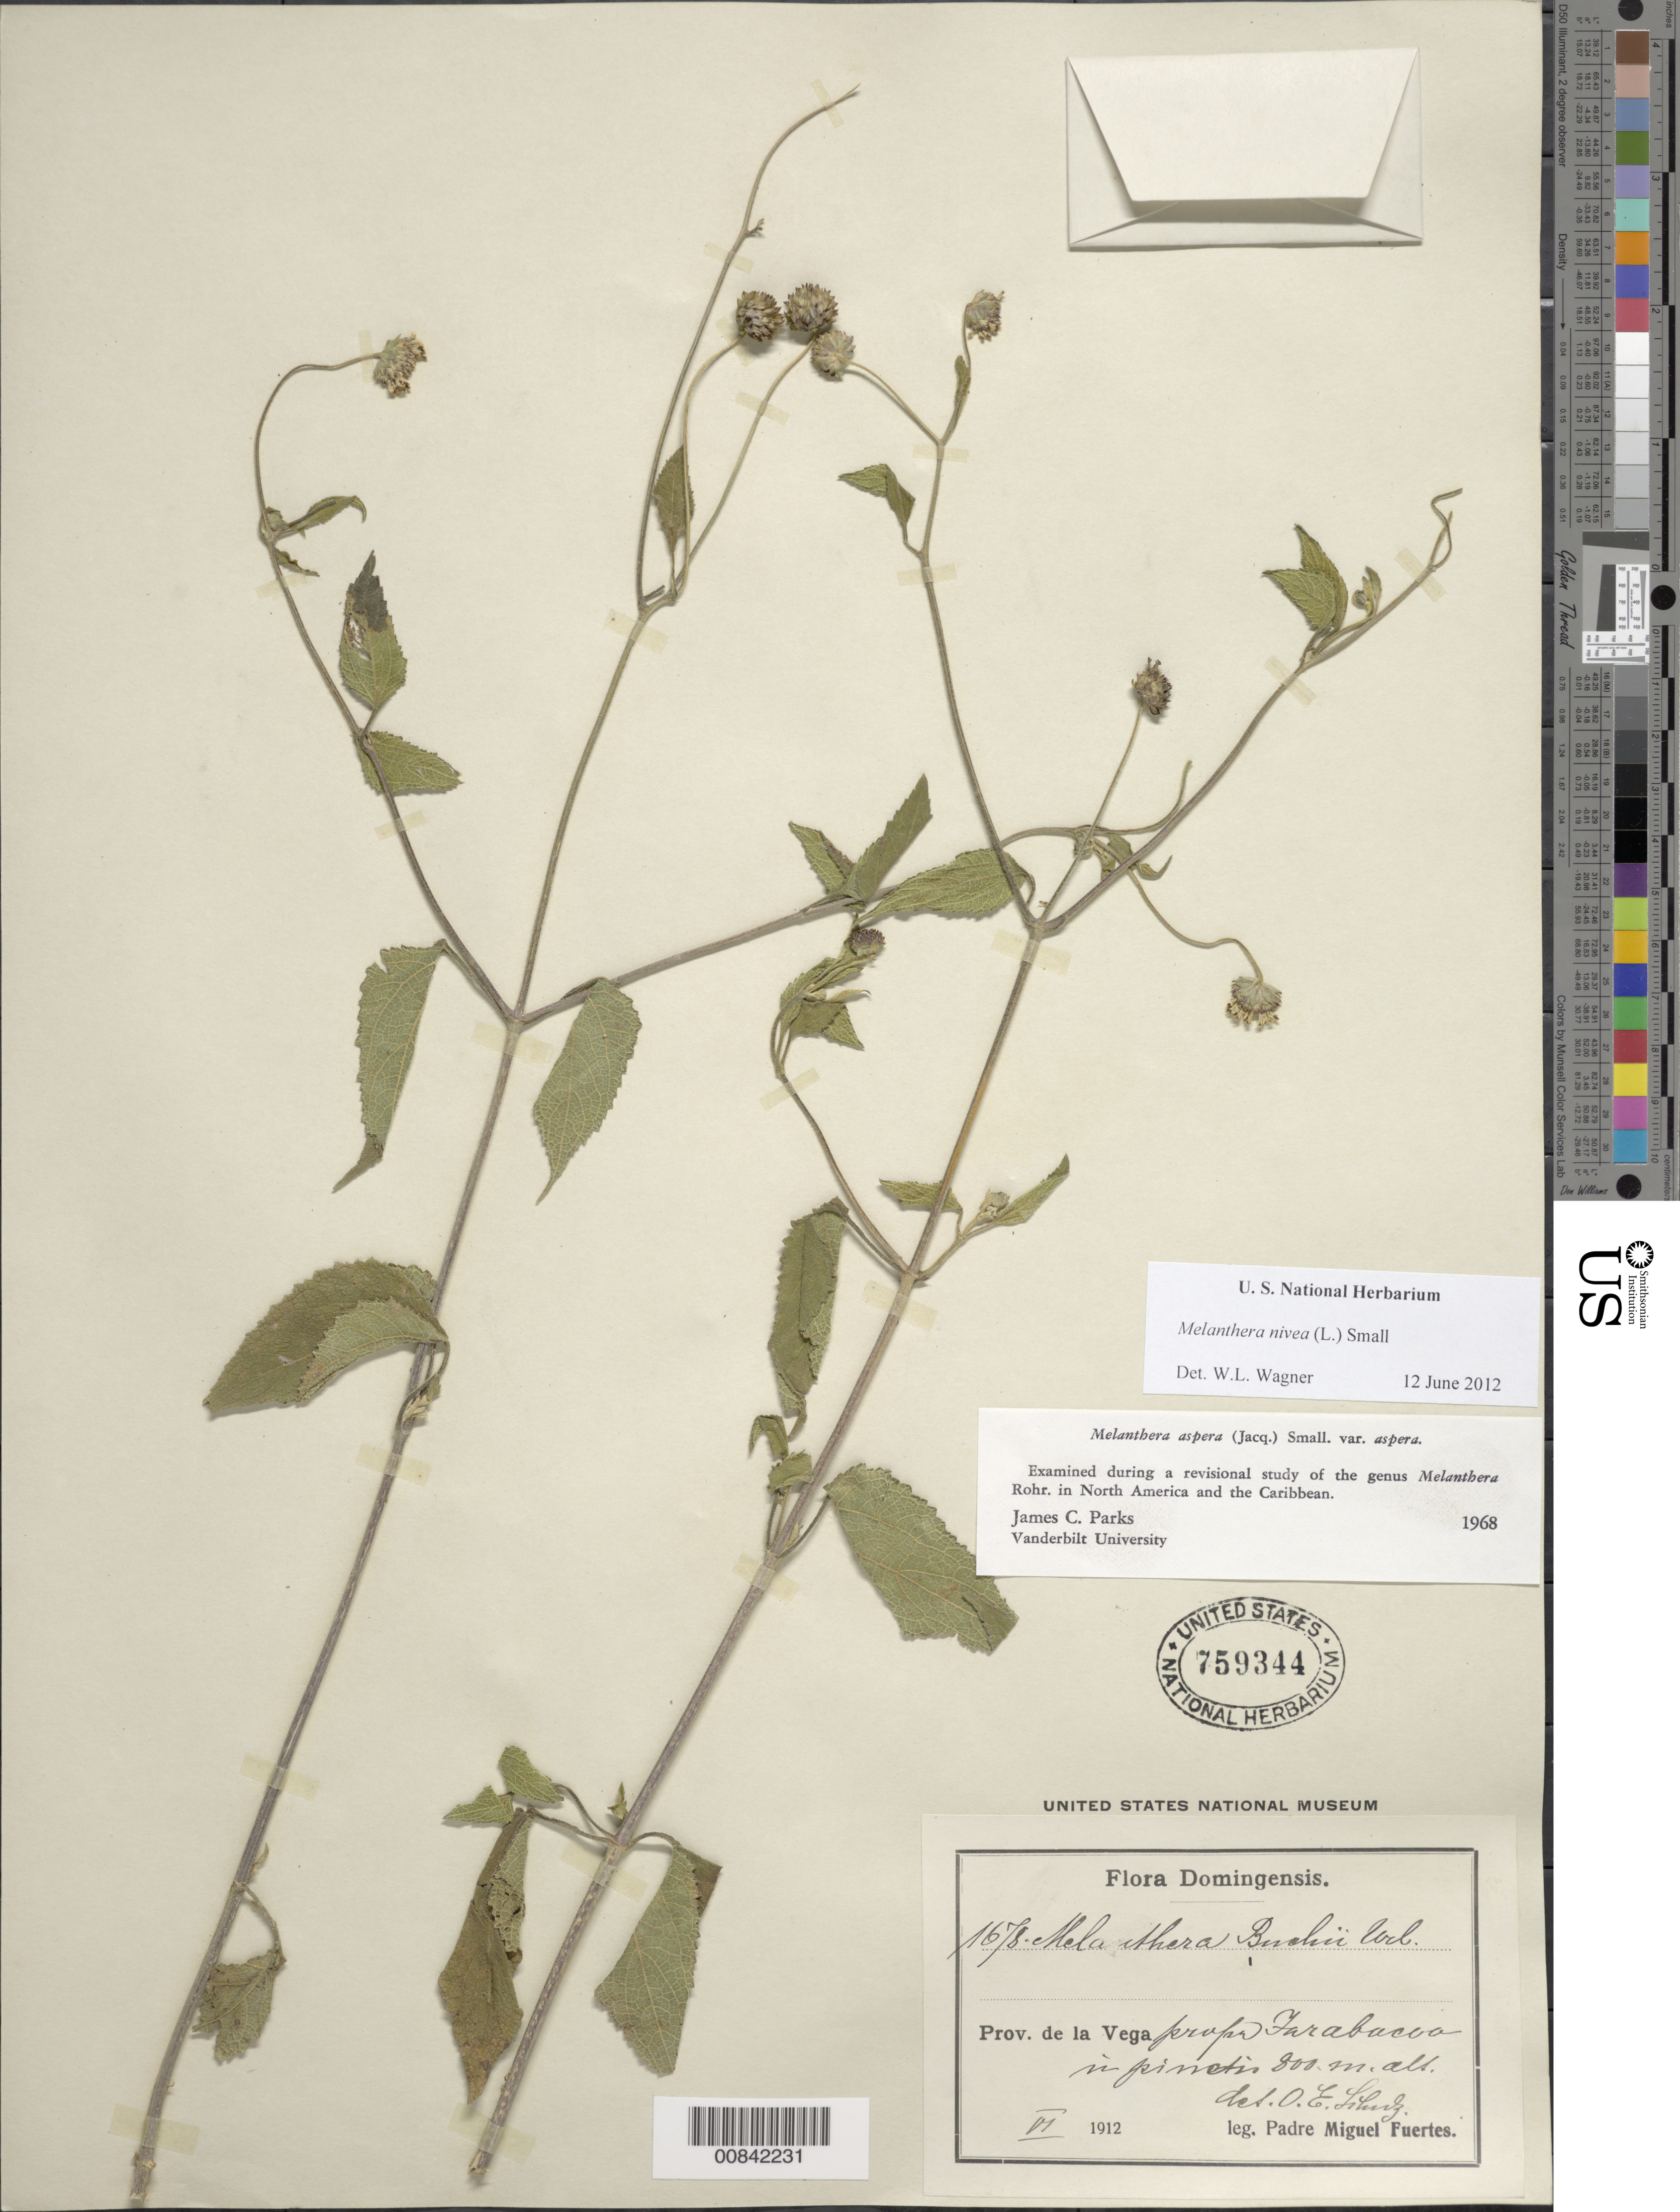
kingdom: Plantae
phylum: Tracheophyta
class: Magnoliopsida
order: Asterales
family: Asteraceae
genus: Melanthera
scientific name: Melanthera nivea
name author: (L.) Small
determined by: Parks, J. C.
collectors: M. D. Fuertes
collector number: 1678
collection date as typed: Jun 1912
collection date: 1912-06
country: Dominican Republic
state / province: La Vega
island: Hispaniola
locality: Jarabacoa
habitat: Pinctis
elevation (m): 300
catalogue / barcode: US 759344